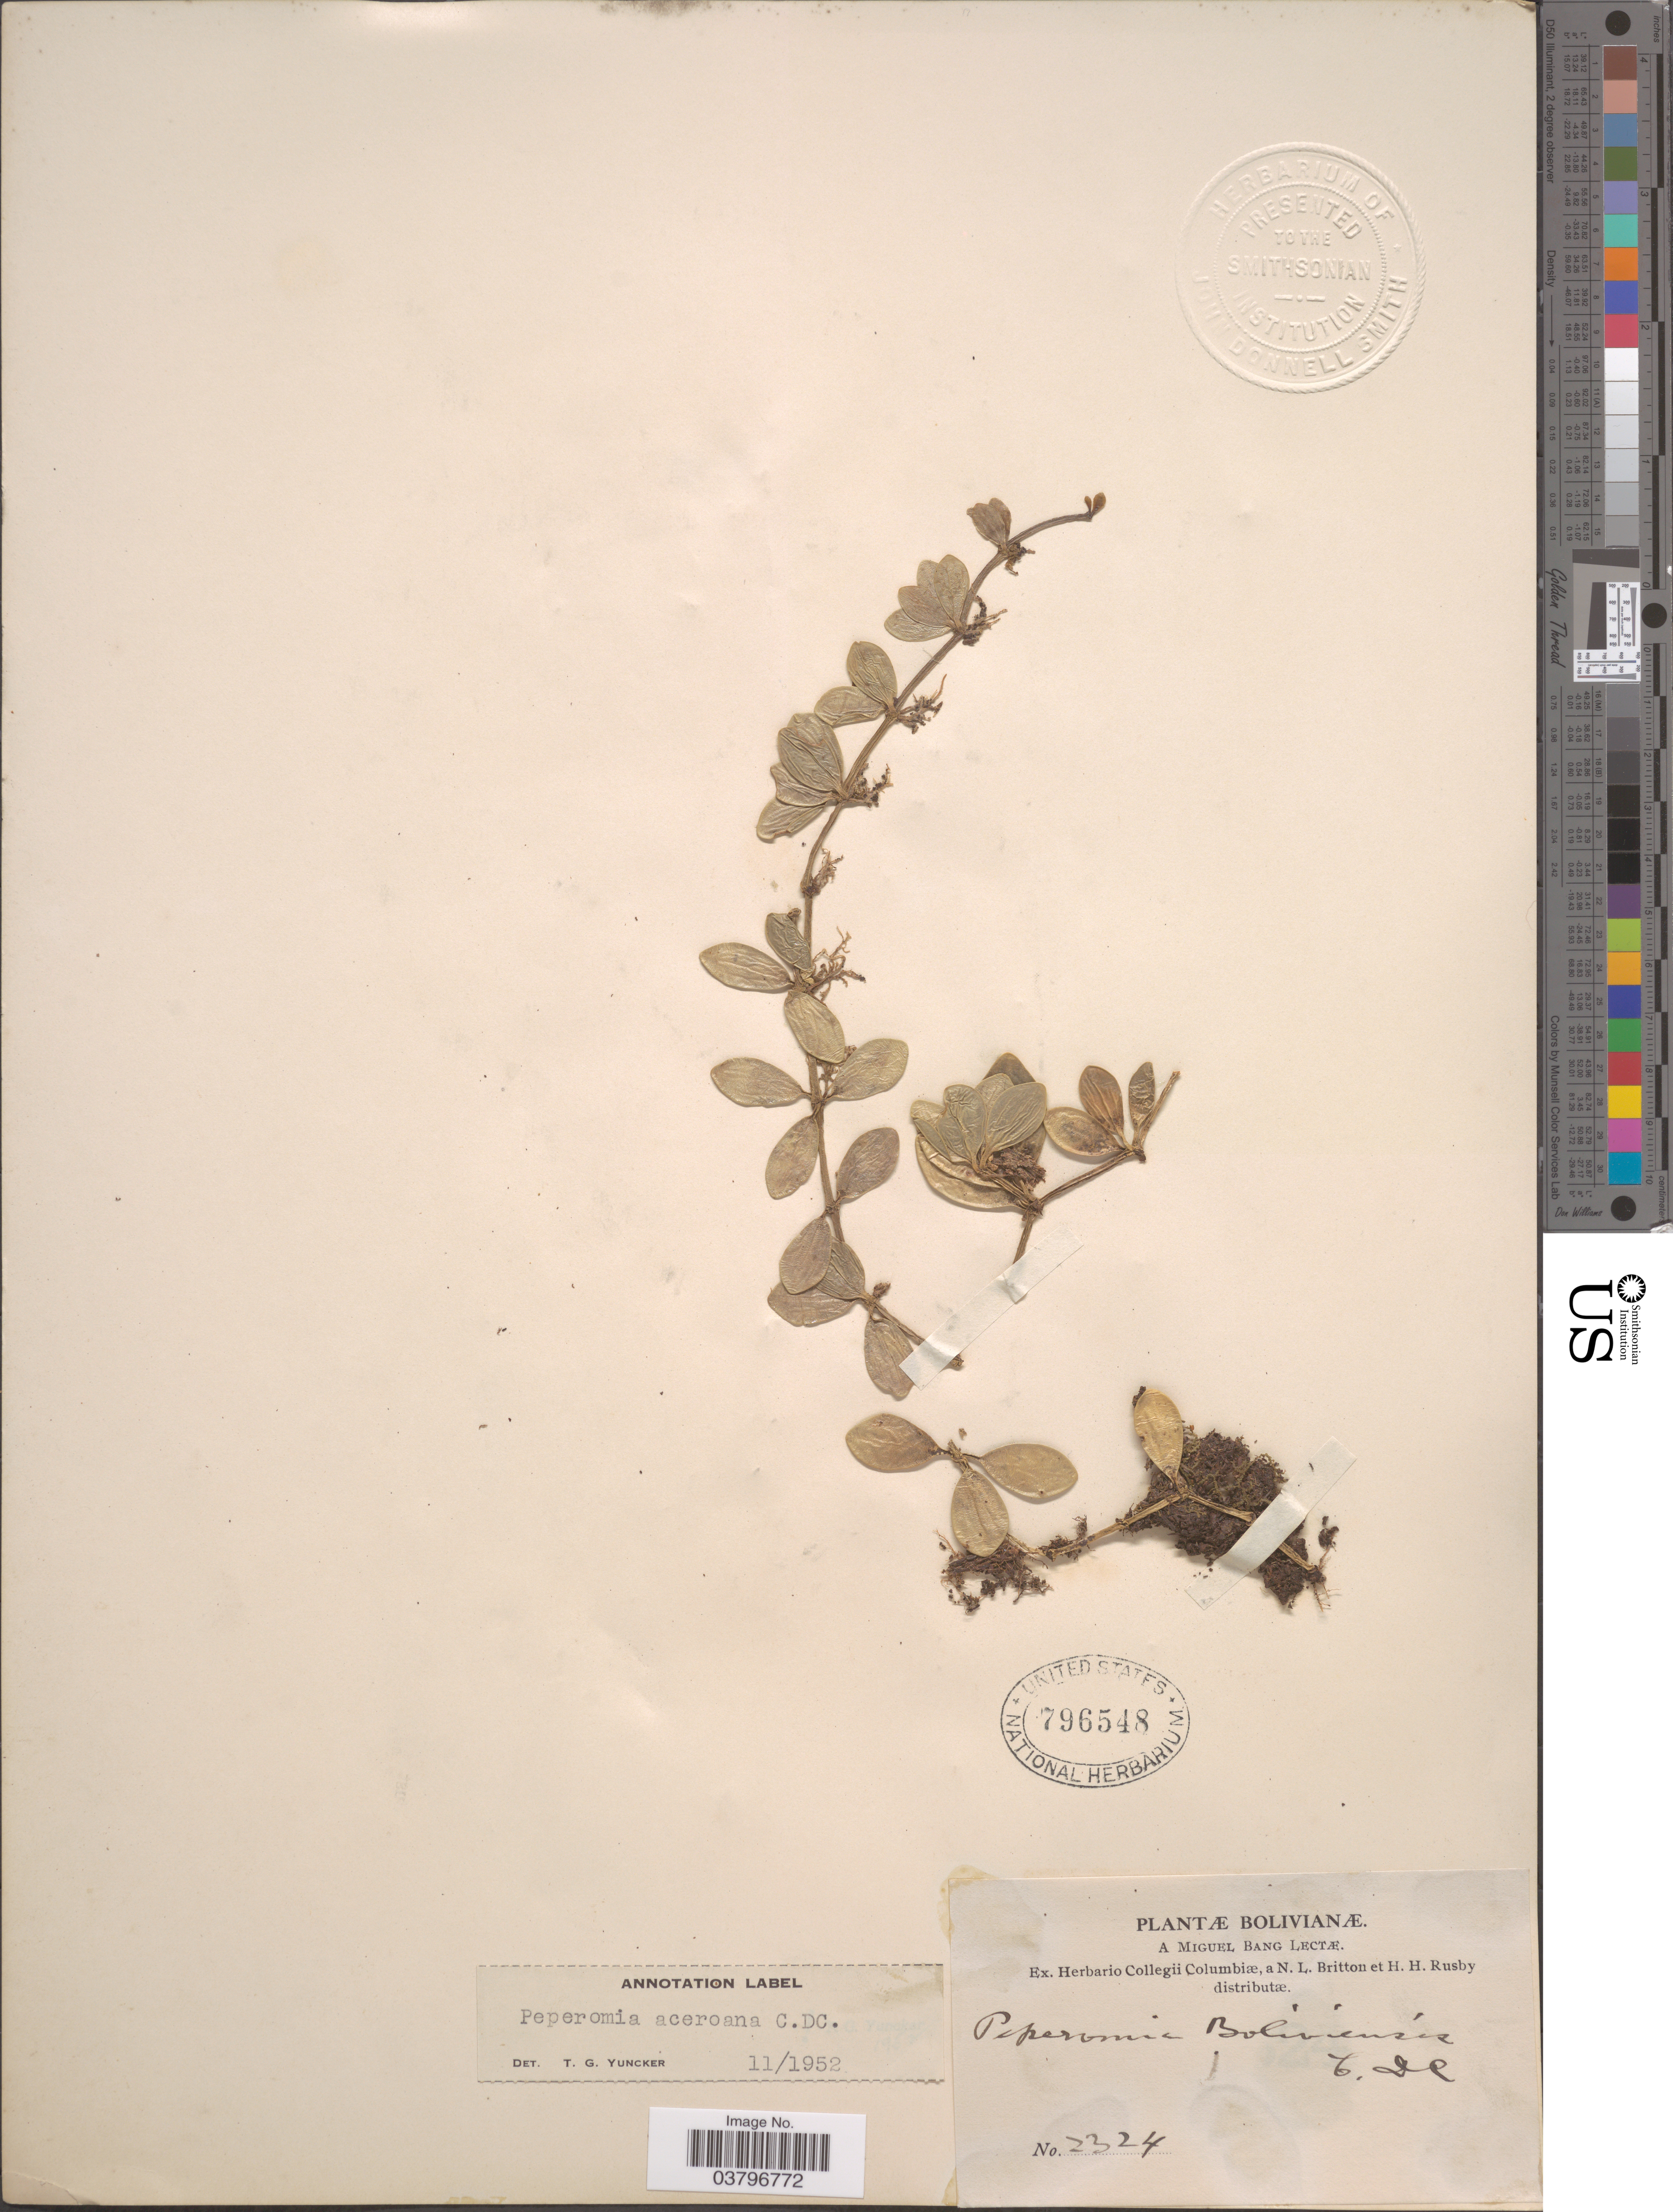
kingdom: Plantae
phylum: Tracheophyta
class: Magnoliopsida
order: Piperales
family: Piperaceae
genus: Peperomia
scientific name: Peperomia aceroana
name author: C. DC.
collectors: M. Bang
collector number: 2324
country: Bolivia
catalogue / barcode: US 796548